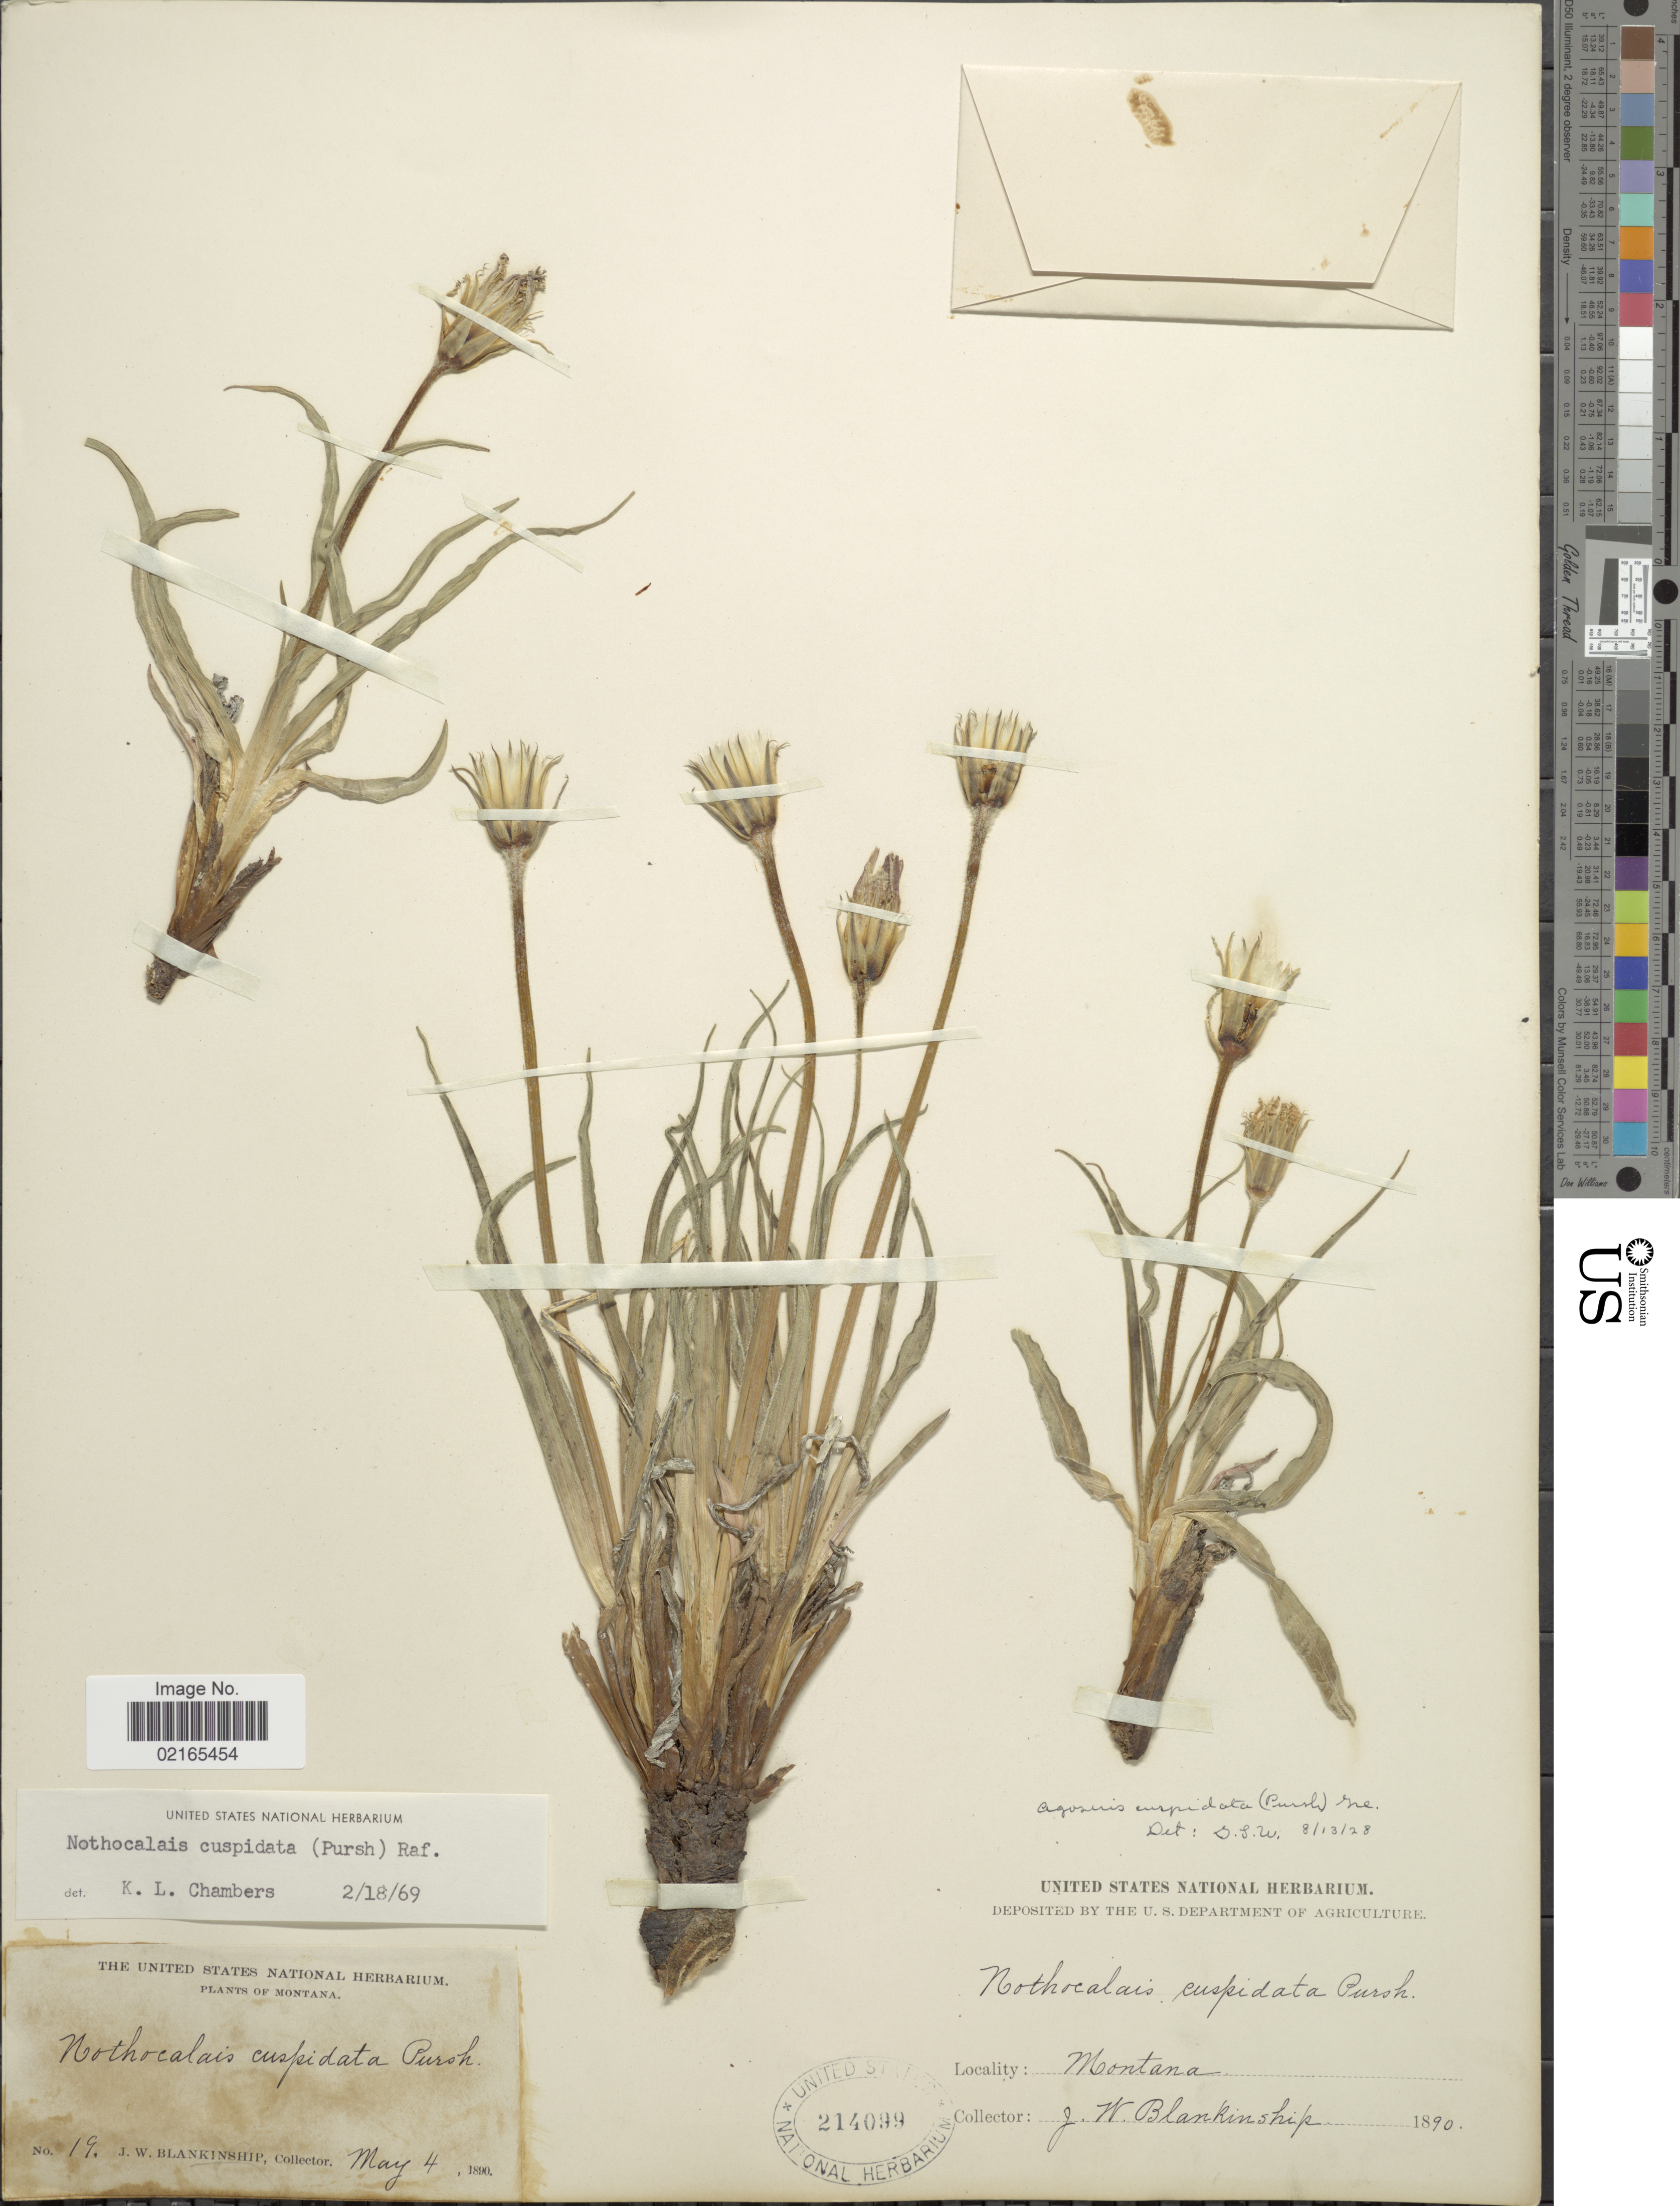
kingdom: Plantae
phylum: Tracheophyta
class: Magnoliopsida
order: Asterales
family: Asteraceae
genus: Nothocalais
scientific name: Nothocalais cuspidata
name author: (Pursh) Greene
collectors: J. W. Blankinship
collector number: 19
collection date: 1890-05-04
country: United States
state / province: Montana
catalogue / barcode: US 214099